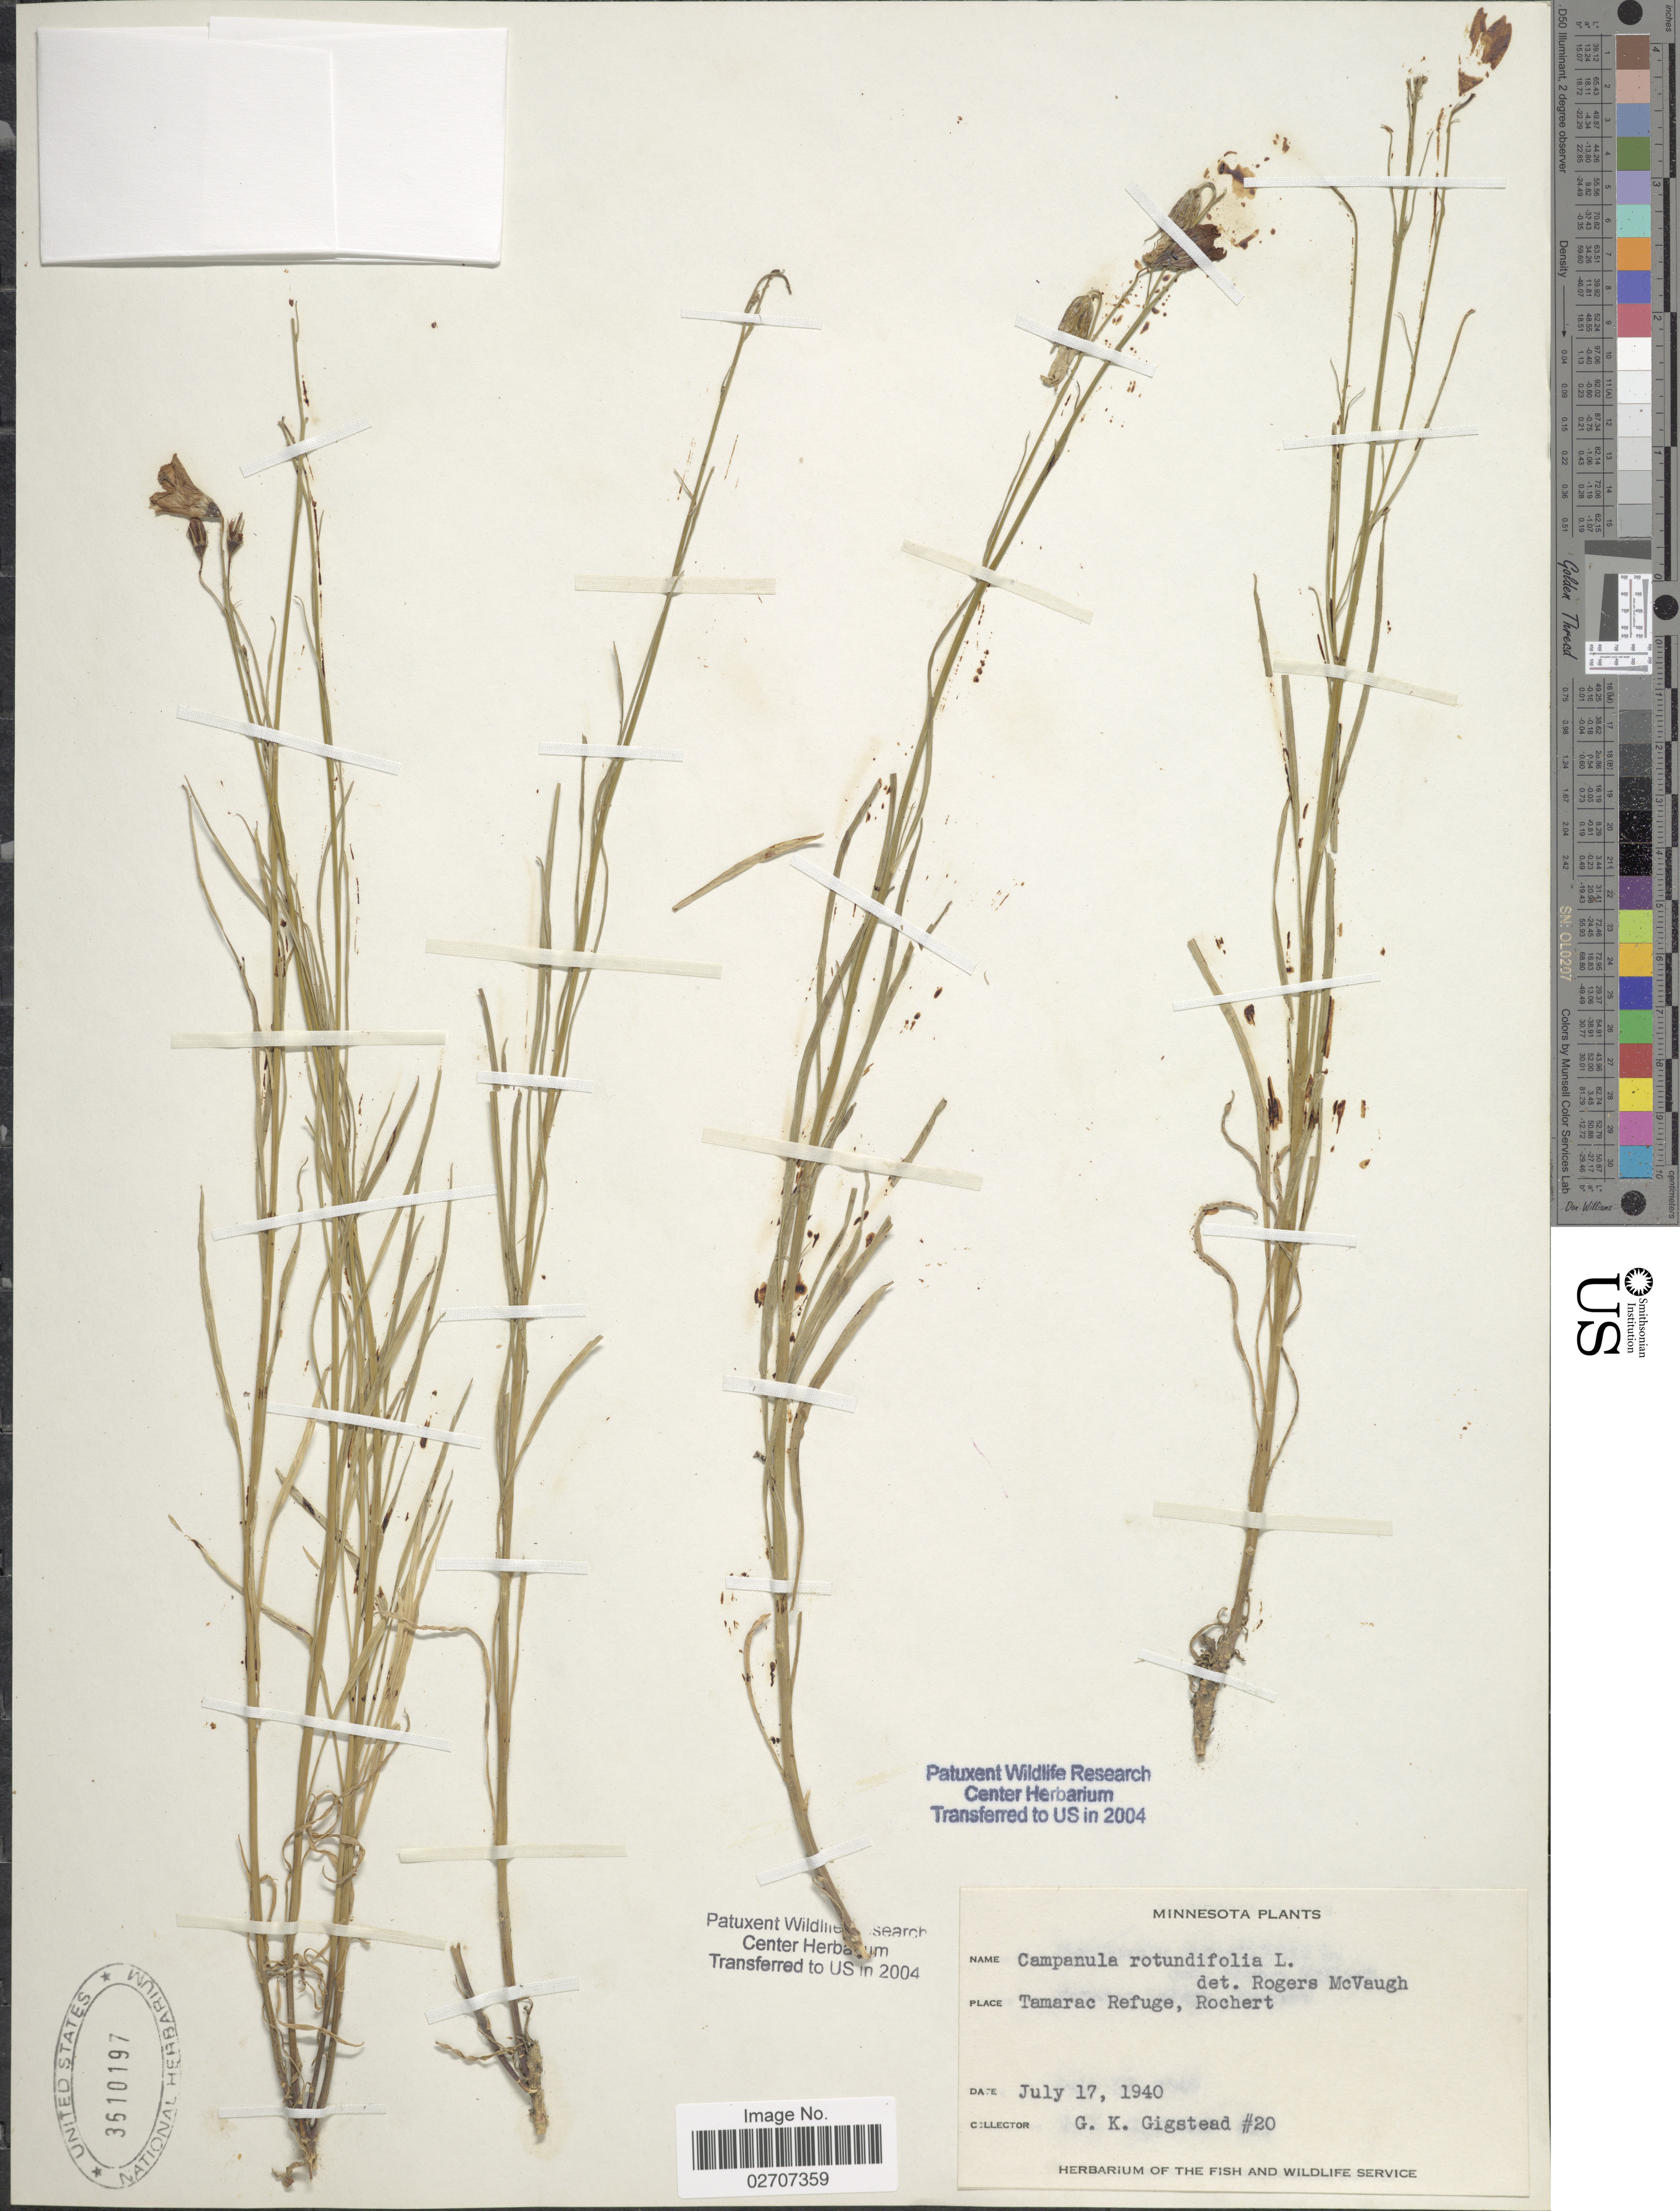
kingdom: Plantae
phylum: Tracheophyta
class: Magnoliopsida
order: Asterales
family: Campanulaceae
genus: Campanula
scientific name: Campanula rotundifolia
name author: L.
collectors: G. Gigstead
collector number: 20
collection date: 1940-07-17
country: United States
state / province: Minnesota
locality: Tamarac Refuge, Rochert.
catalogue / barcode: US 3610197